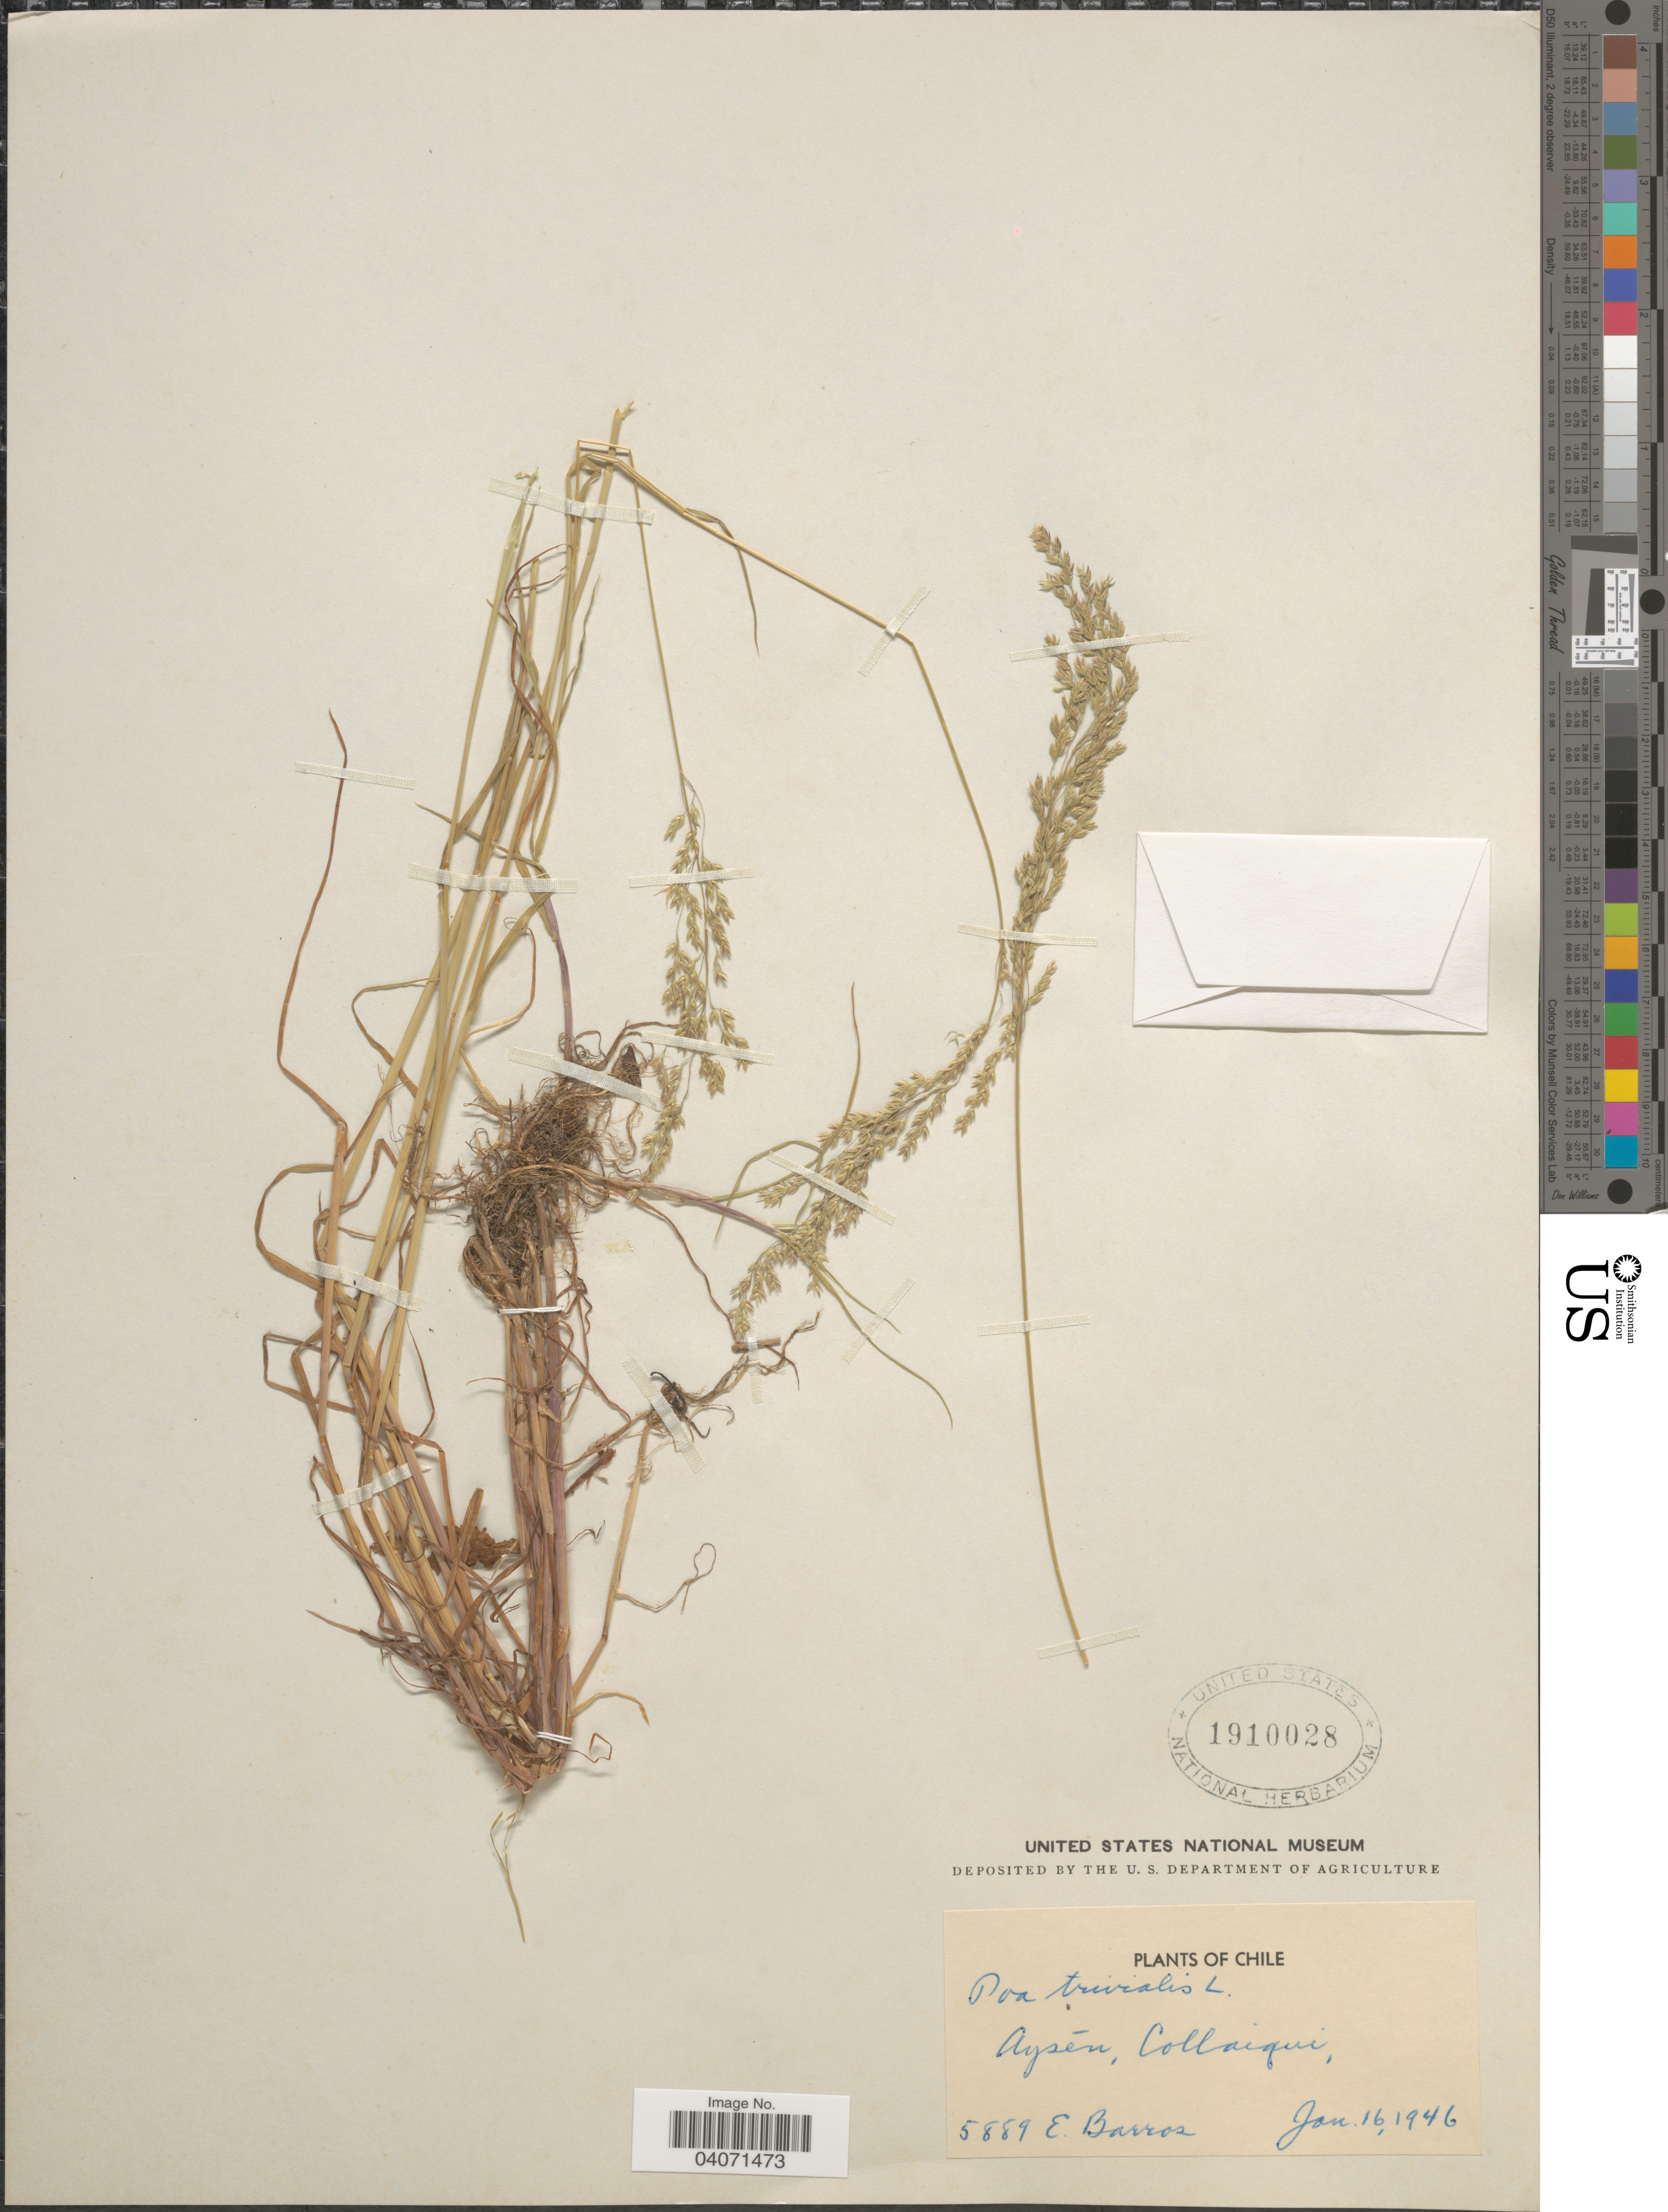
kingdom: Plantae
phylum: Tracheophyta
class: Liliopsida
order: Poales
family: Poaceae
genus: Poa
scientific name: Poa trivialis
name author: L.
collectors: E. Barros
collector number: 5889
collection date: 1946-01-16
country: Chile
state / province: Aisén (XI)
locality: Aysén, Collaiqui.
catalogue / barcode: US 1910028